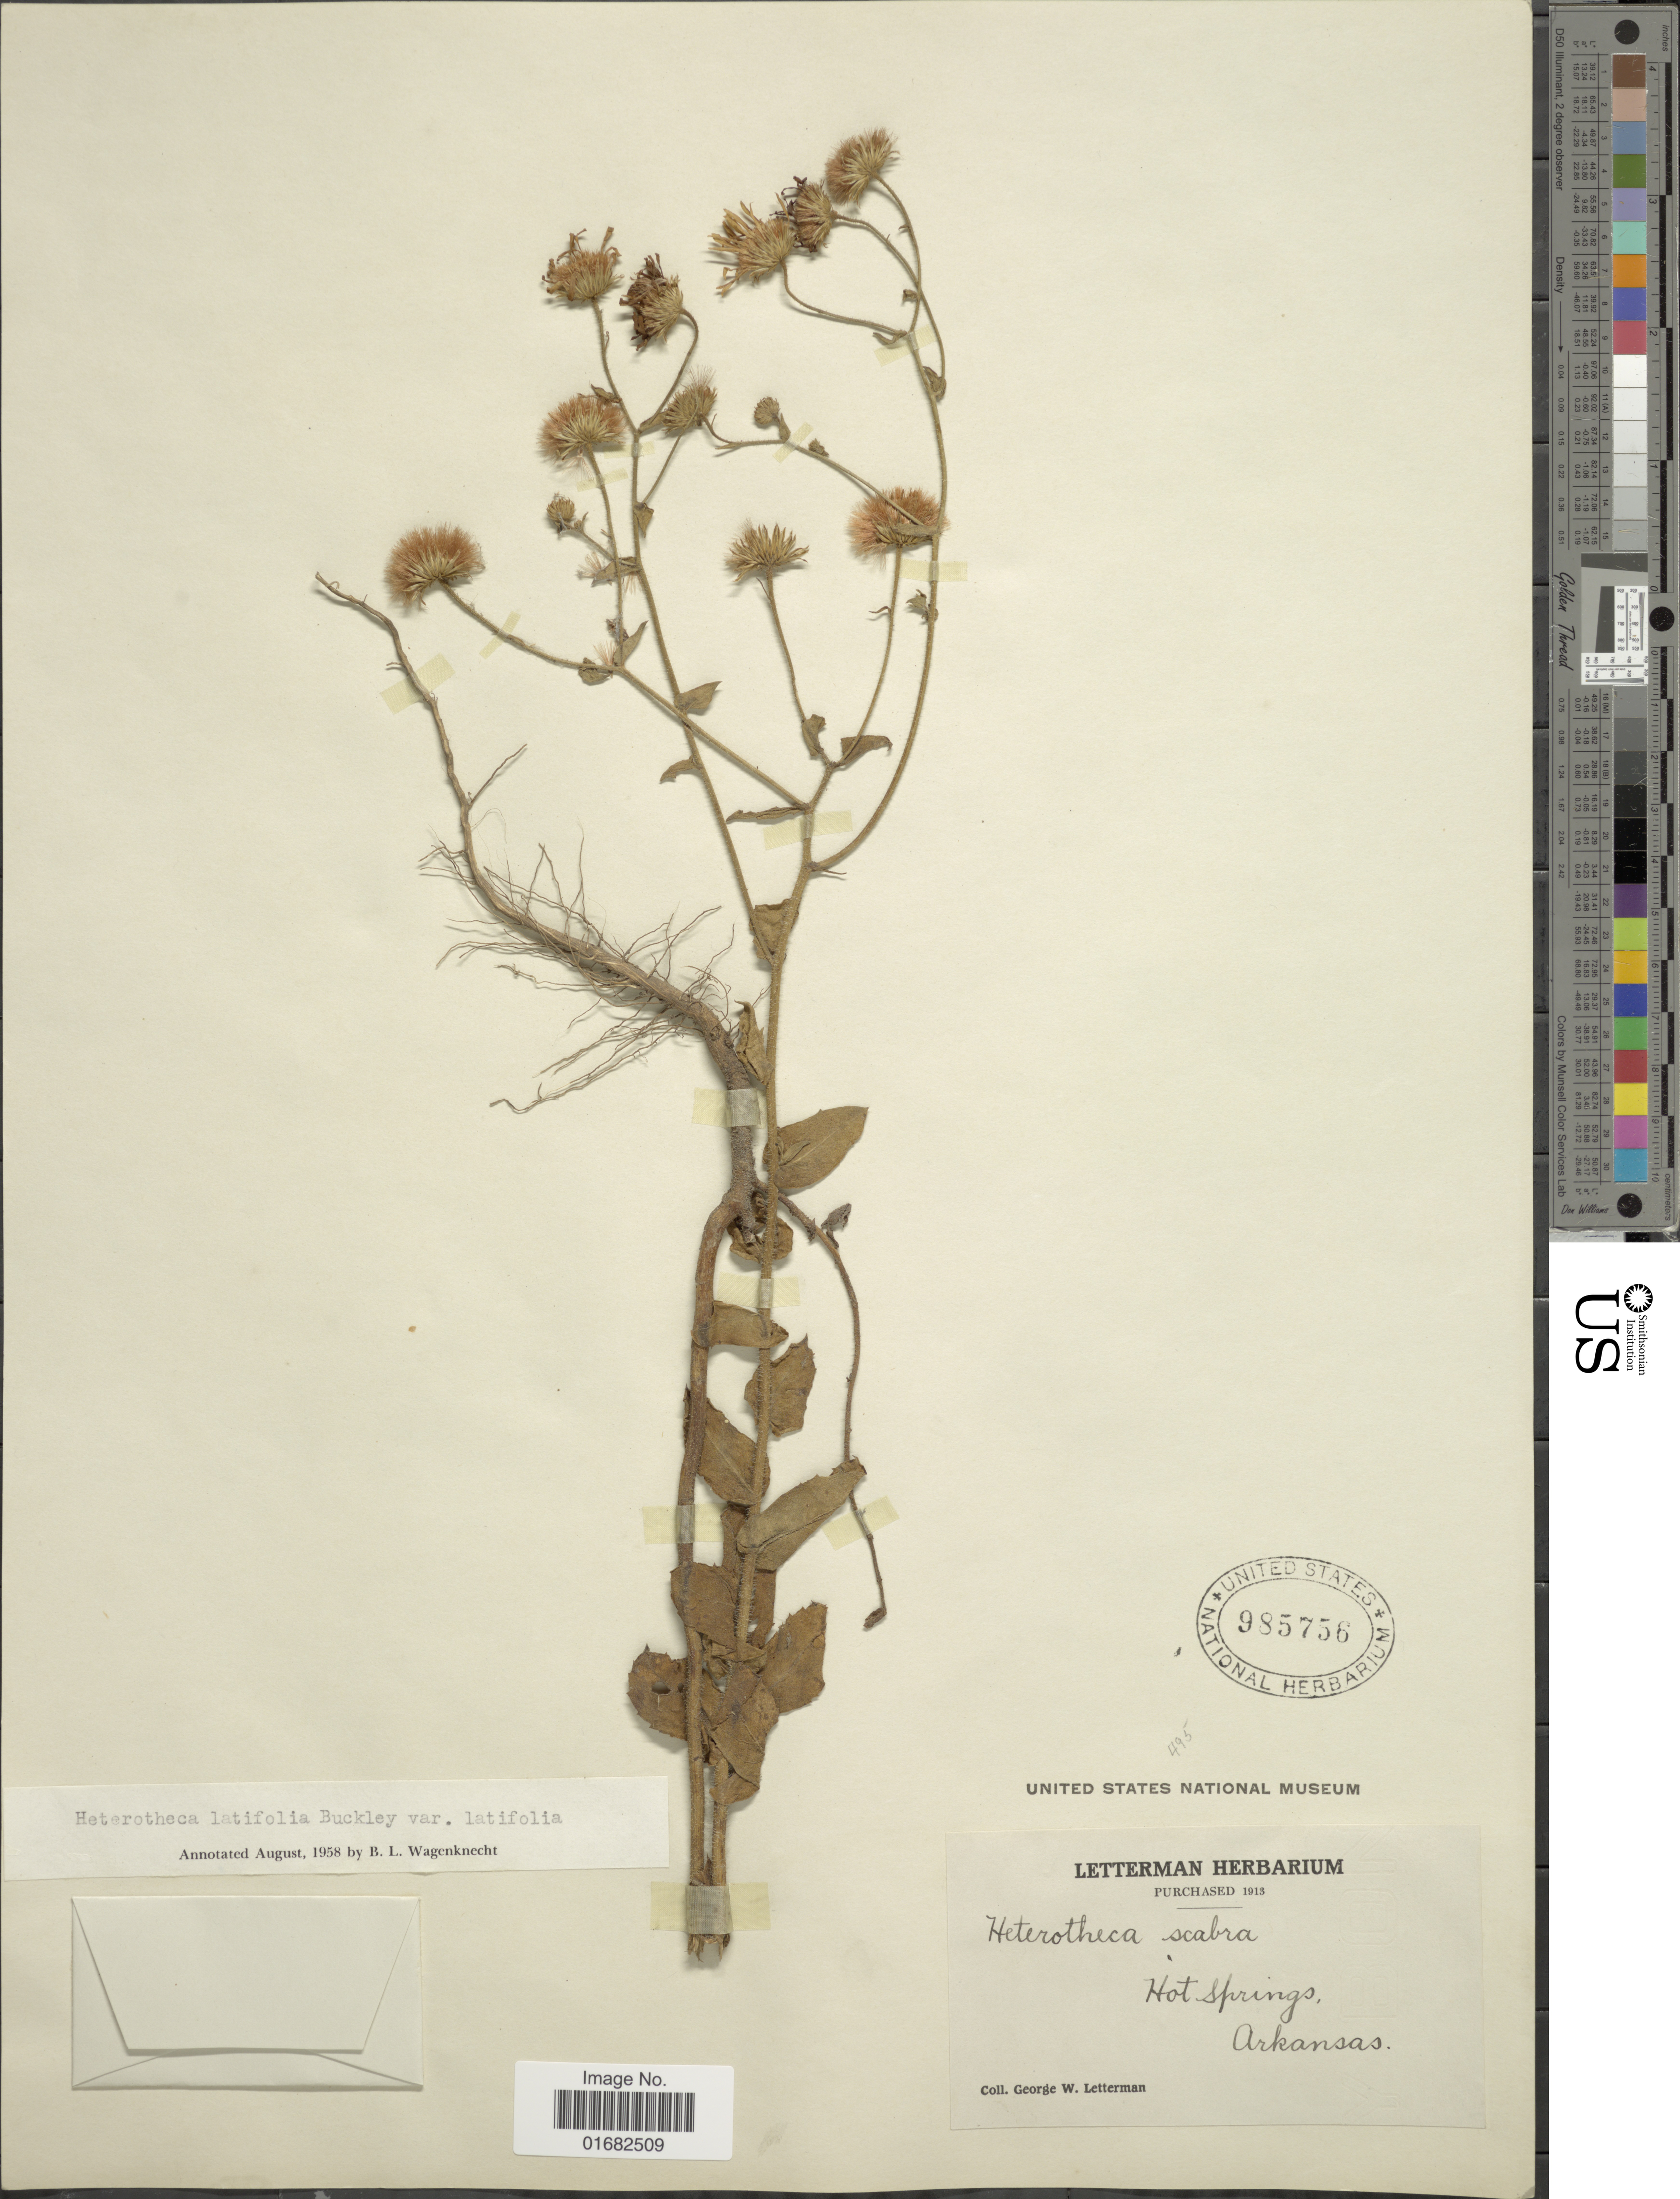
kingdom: Plantae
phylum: Tracheophyta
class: Magnoliopsida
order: Asterales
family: Asteraceae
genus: Heterotheca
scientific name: Heterotheca latifolia var. latifolia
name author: Buckley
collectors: G. W. Letterman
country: United States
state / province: Arkansas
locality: Hot Springs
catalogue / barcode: US 985756